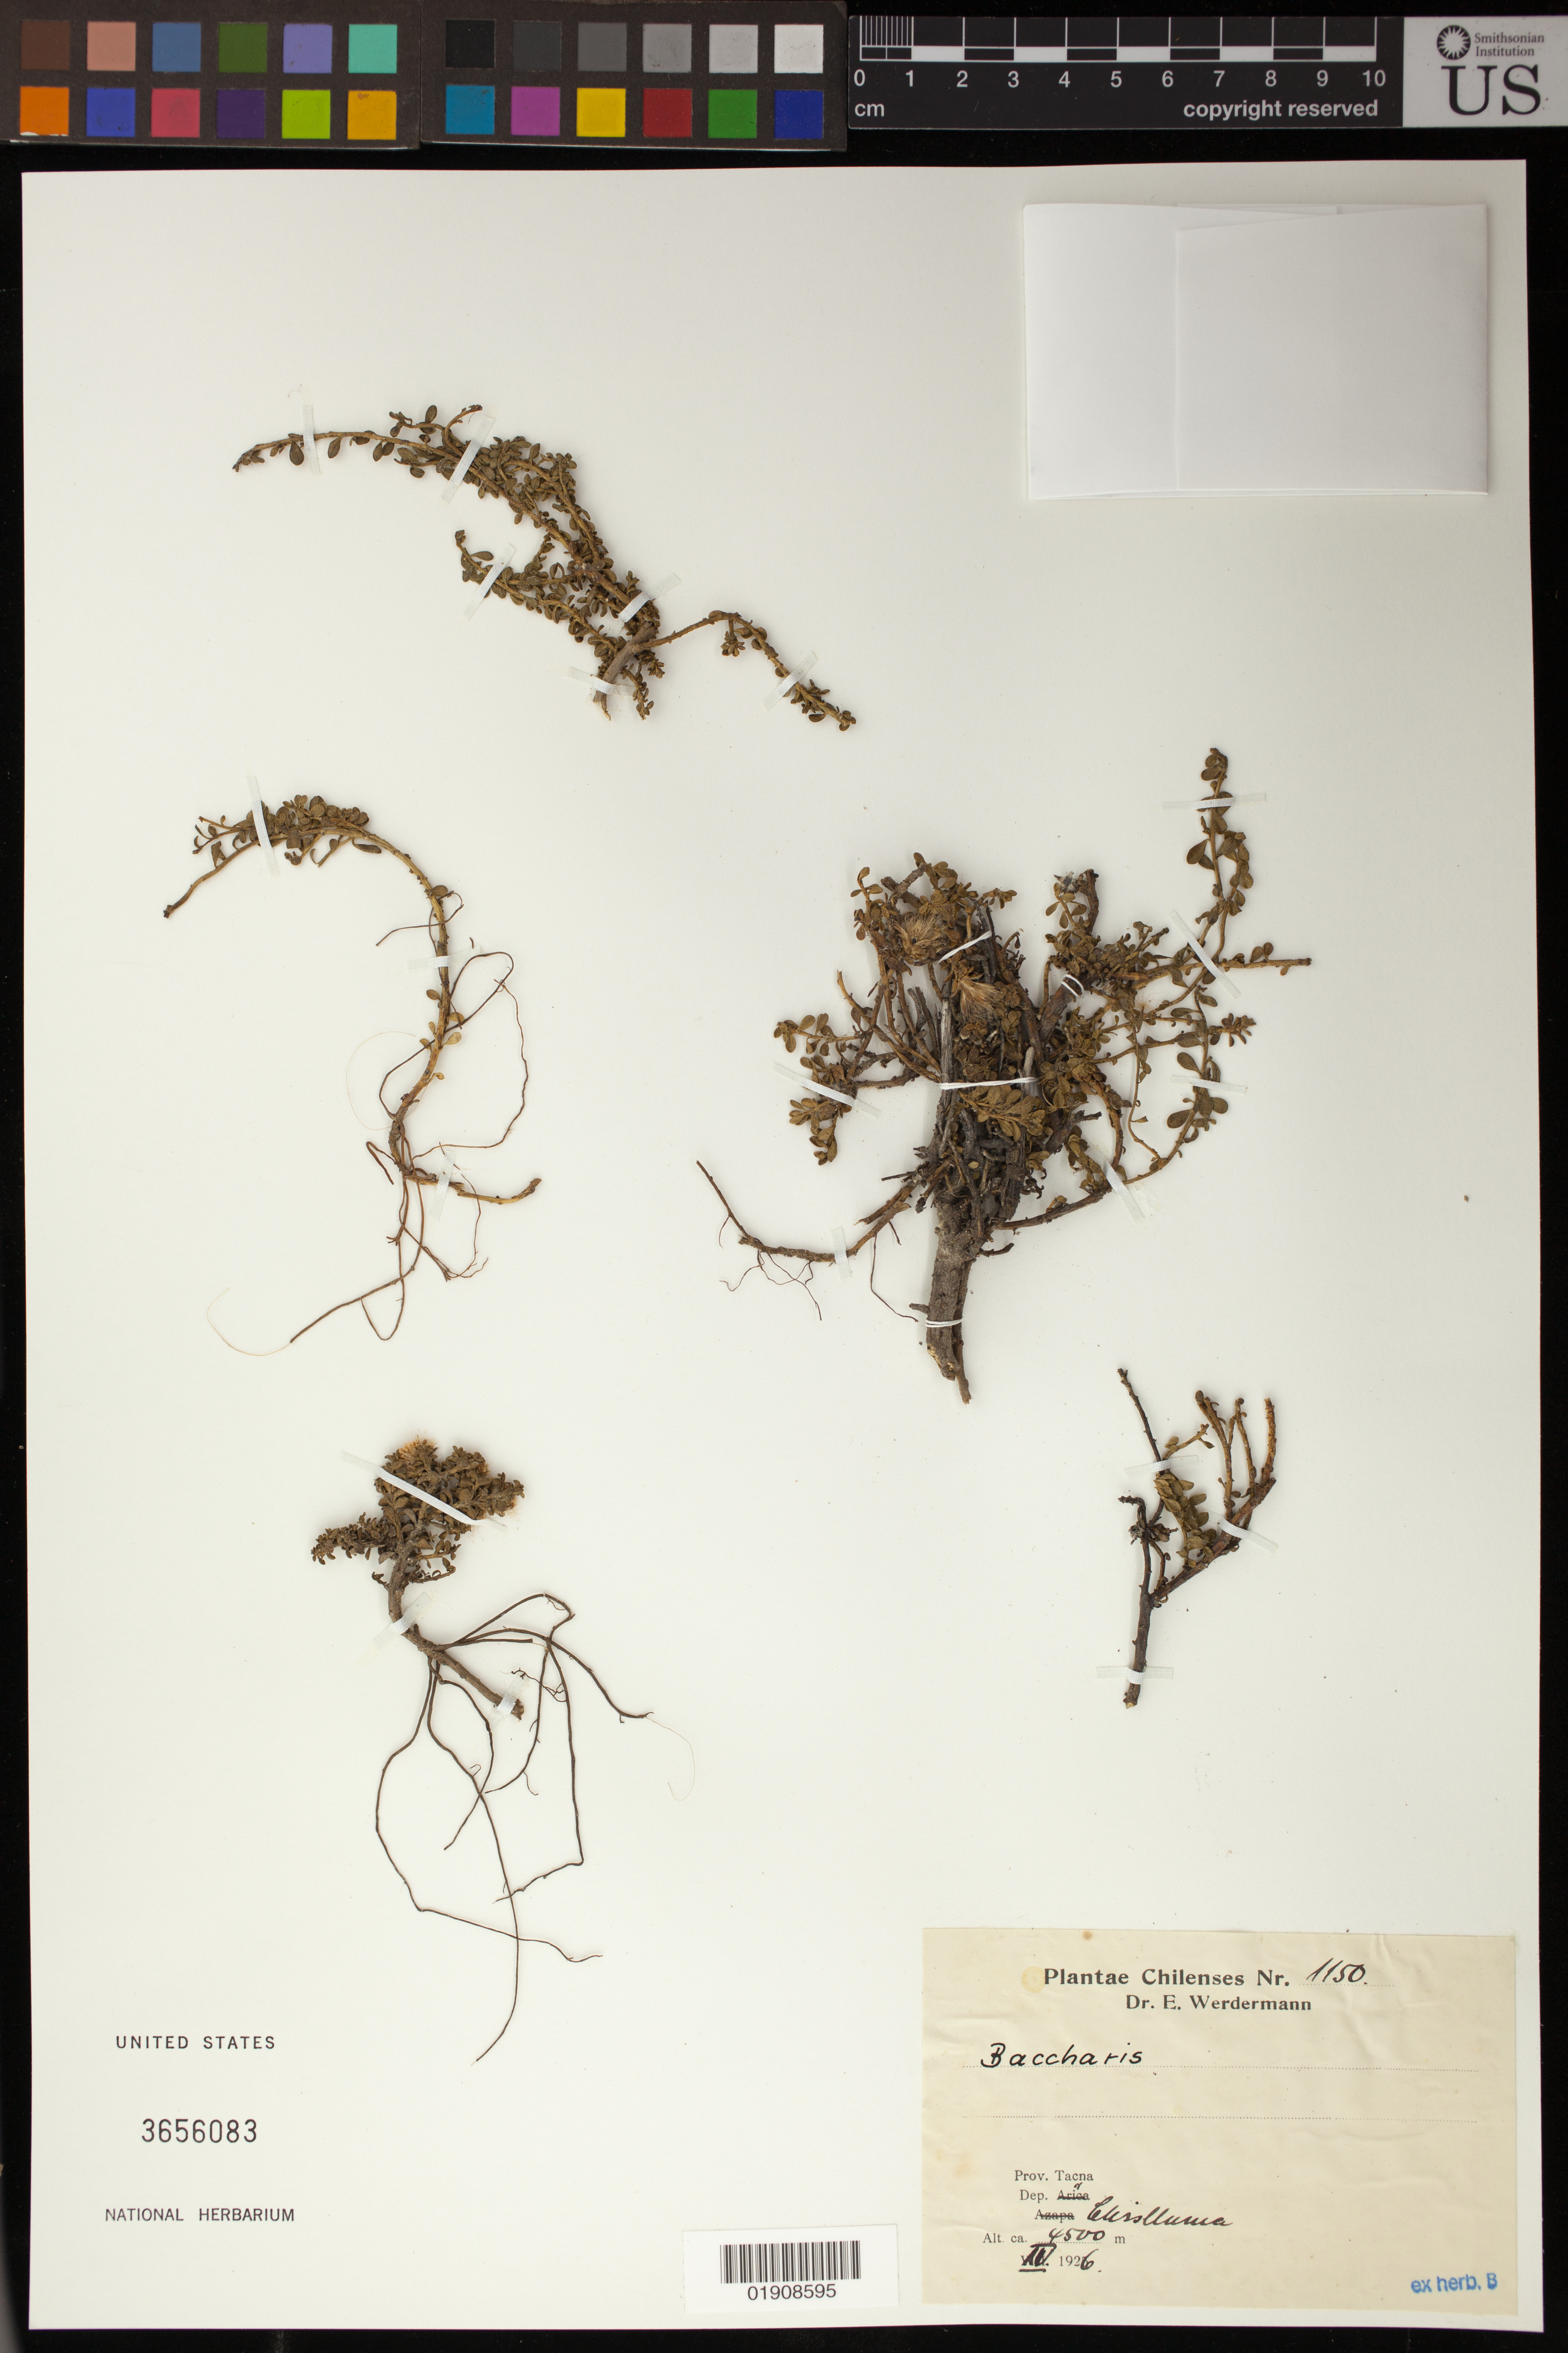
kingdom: Plantae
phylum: Tracheophyta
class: Magnoliopsida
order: Asterales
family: Asteraceae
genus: Baccharis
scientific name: Baccharis sp.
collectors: E. Werdermann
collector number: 1150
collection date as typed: April 1926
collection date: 1926-04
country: Chile / Peru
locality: Tacna. Clisslluma?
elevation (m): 4500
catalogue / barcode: US 3656083